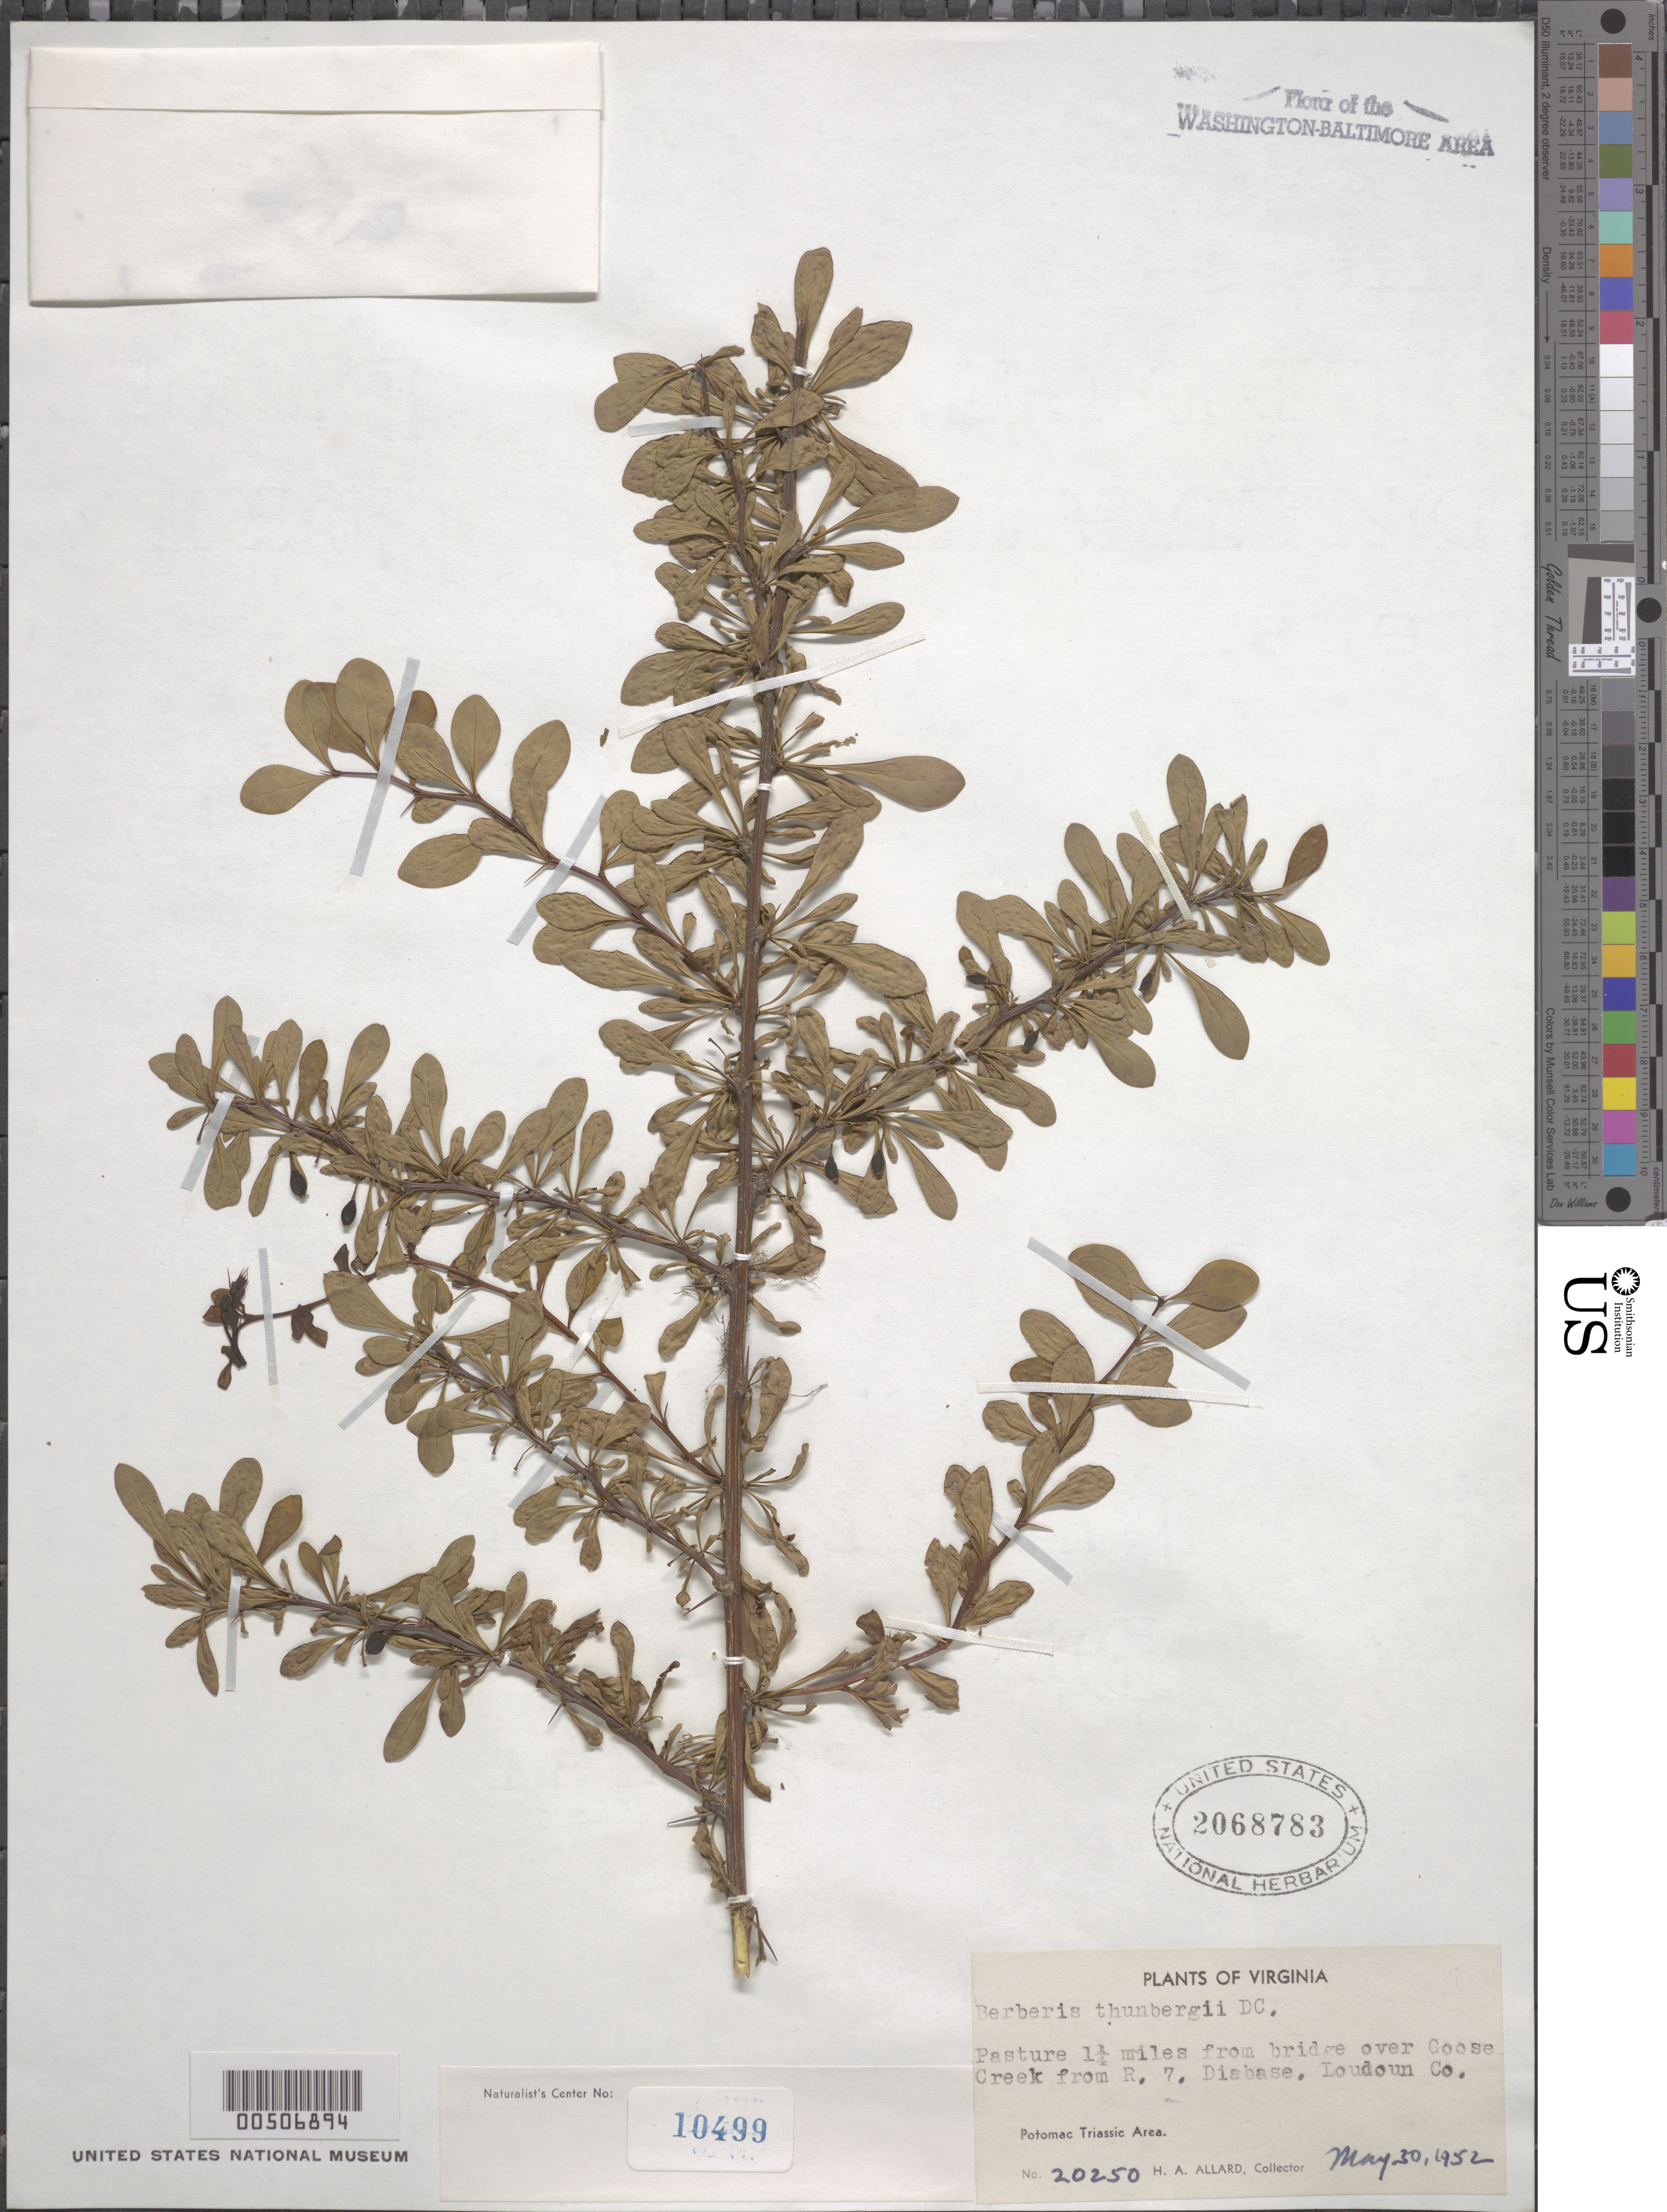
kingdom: Plantae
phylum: Tracheophyta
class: Magnoliopsida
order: Ranunculales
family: Berberidaceae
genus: Berberis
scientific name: Berberis thunbergii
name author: DC.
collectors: H. A. Allard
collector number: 20250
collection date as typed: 30 May 1952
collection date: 1952-05-30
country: United States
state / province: Virginia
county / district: Loudoun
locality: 1.25 mi. from Bridge over Goose Creek from Rt. 7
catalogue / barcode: US 2068783